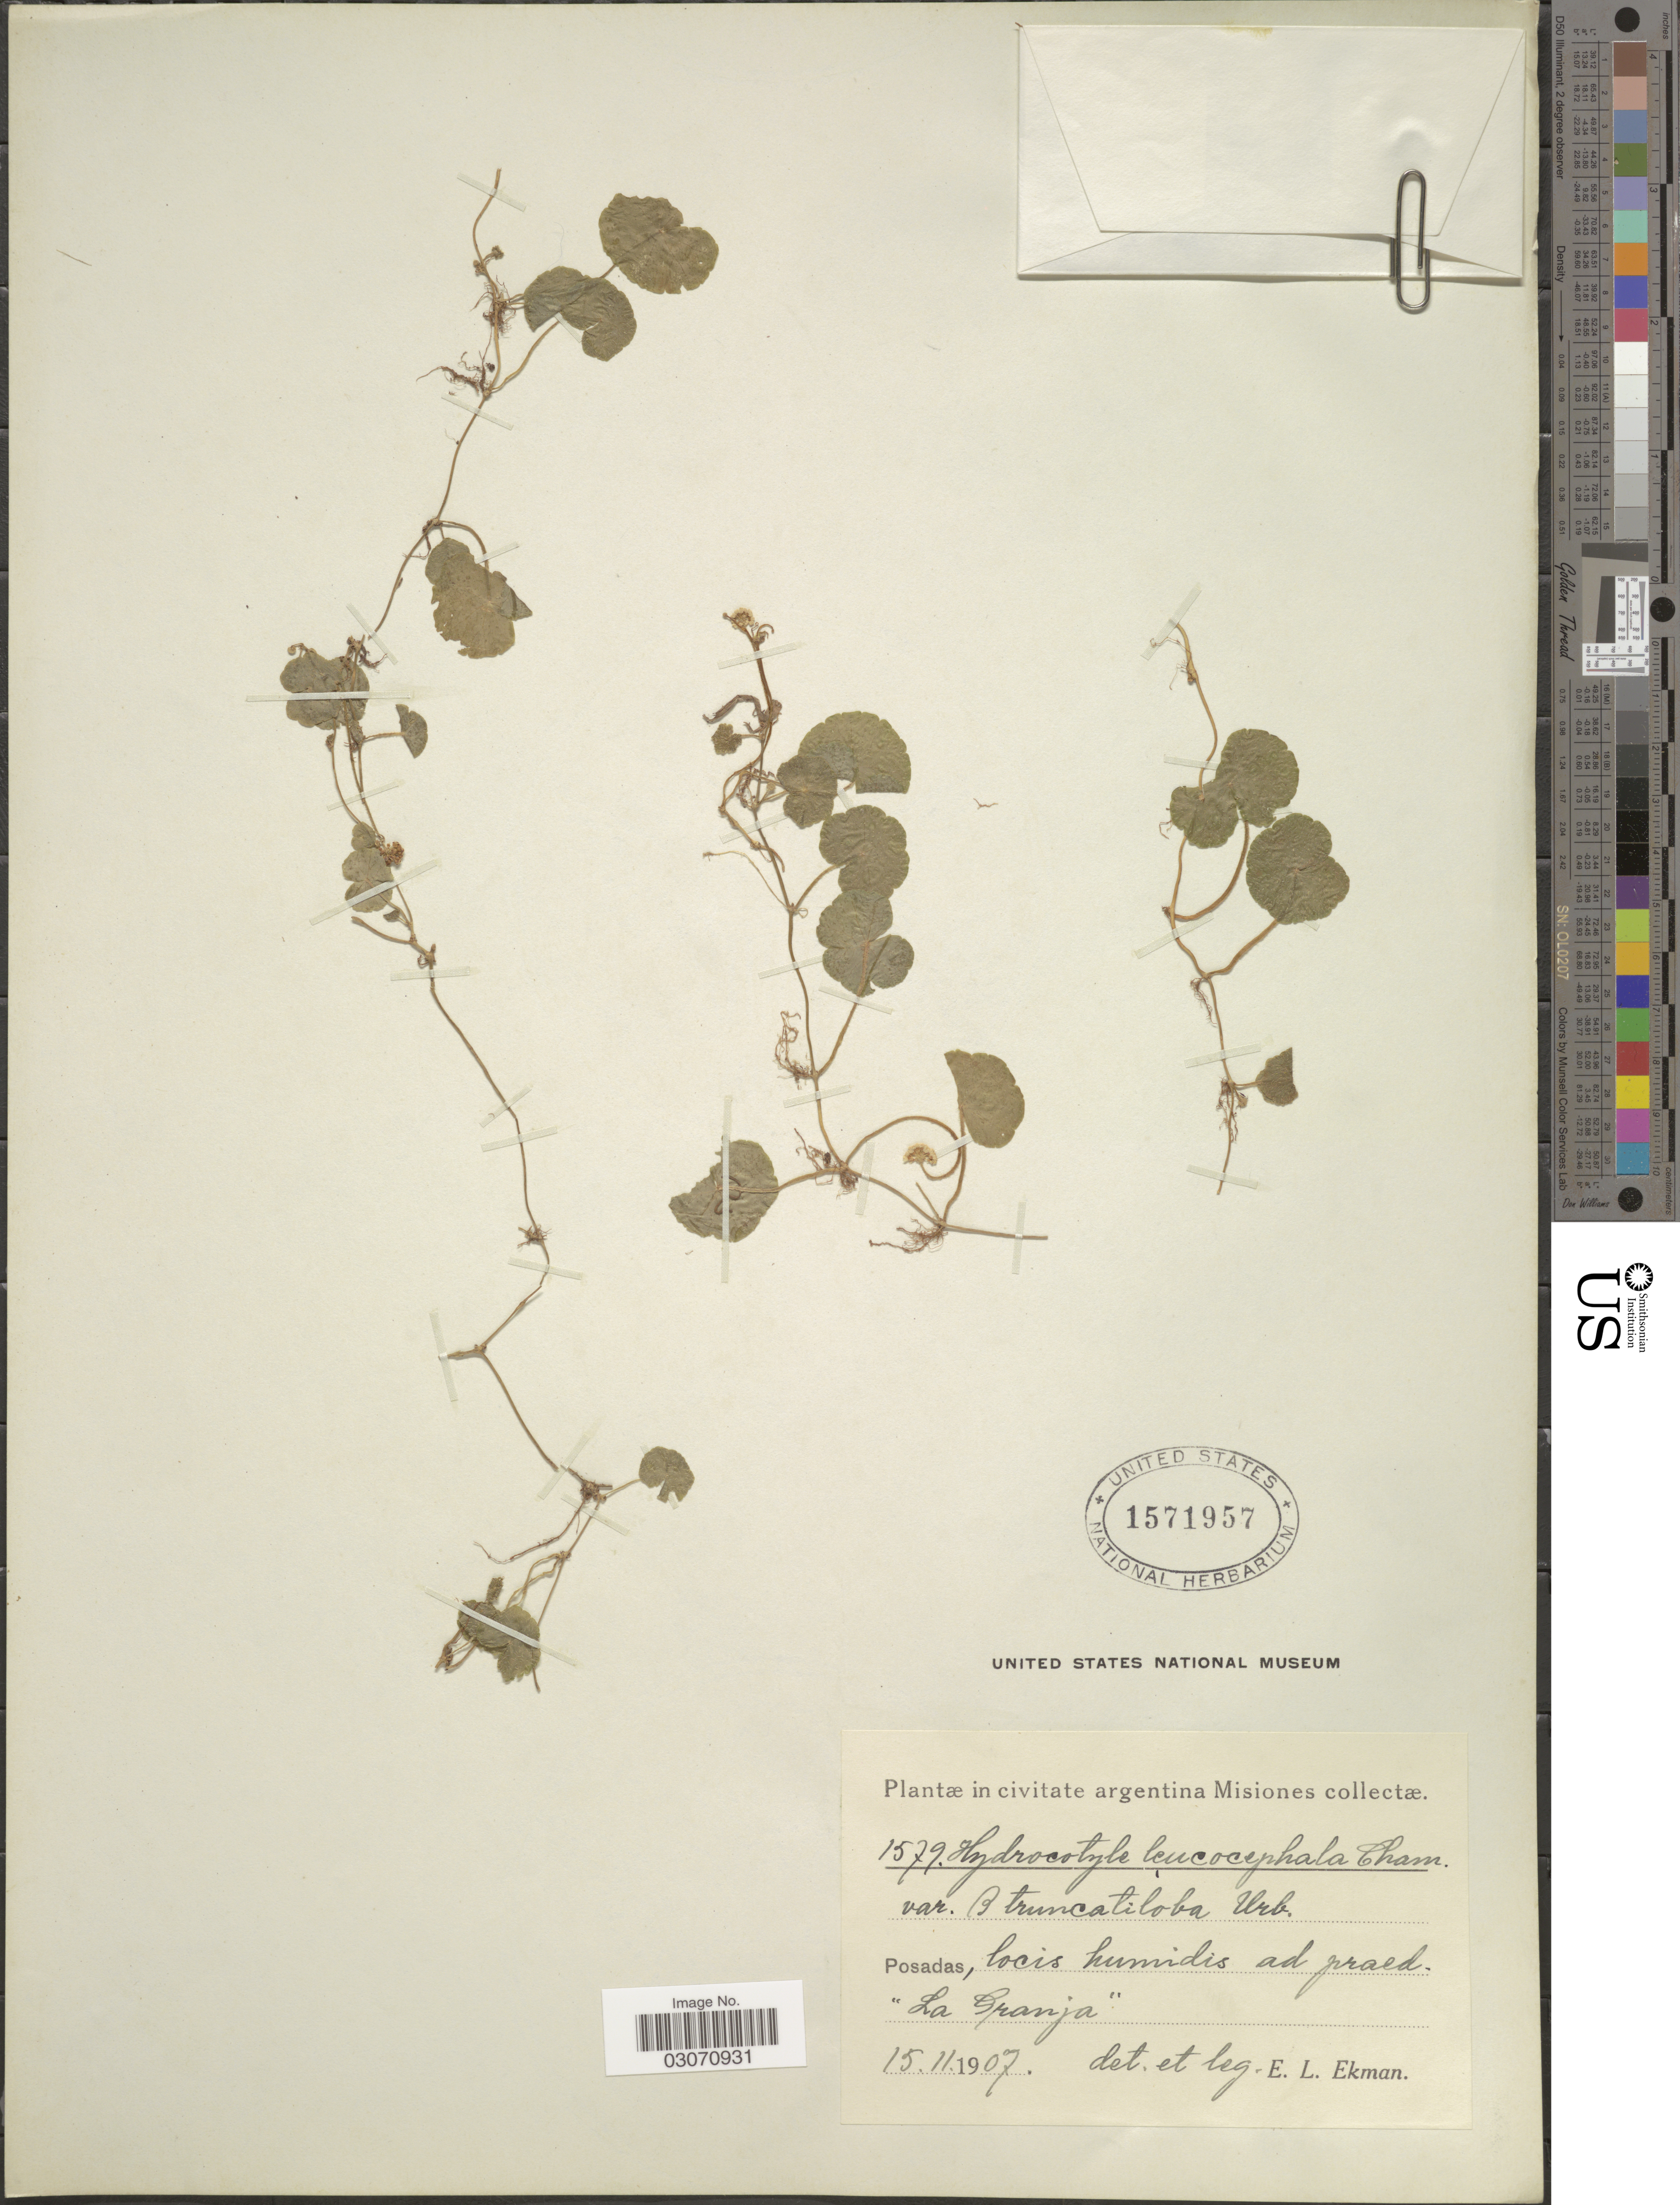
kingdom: Plantae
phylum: Tracheophyta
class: Magnoliopsida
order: Apiales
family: Araliaceae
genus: Hydrocotyle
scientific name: Hydrocotyle leucocephala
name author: Cham. & Schltdl.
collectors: E. L. Ekman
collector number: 1579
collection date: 1907-11-15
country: Argentina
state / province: Misiones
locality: Posadas, locis humidis ad praed. 'La Granja'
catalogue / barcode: US 1571957